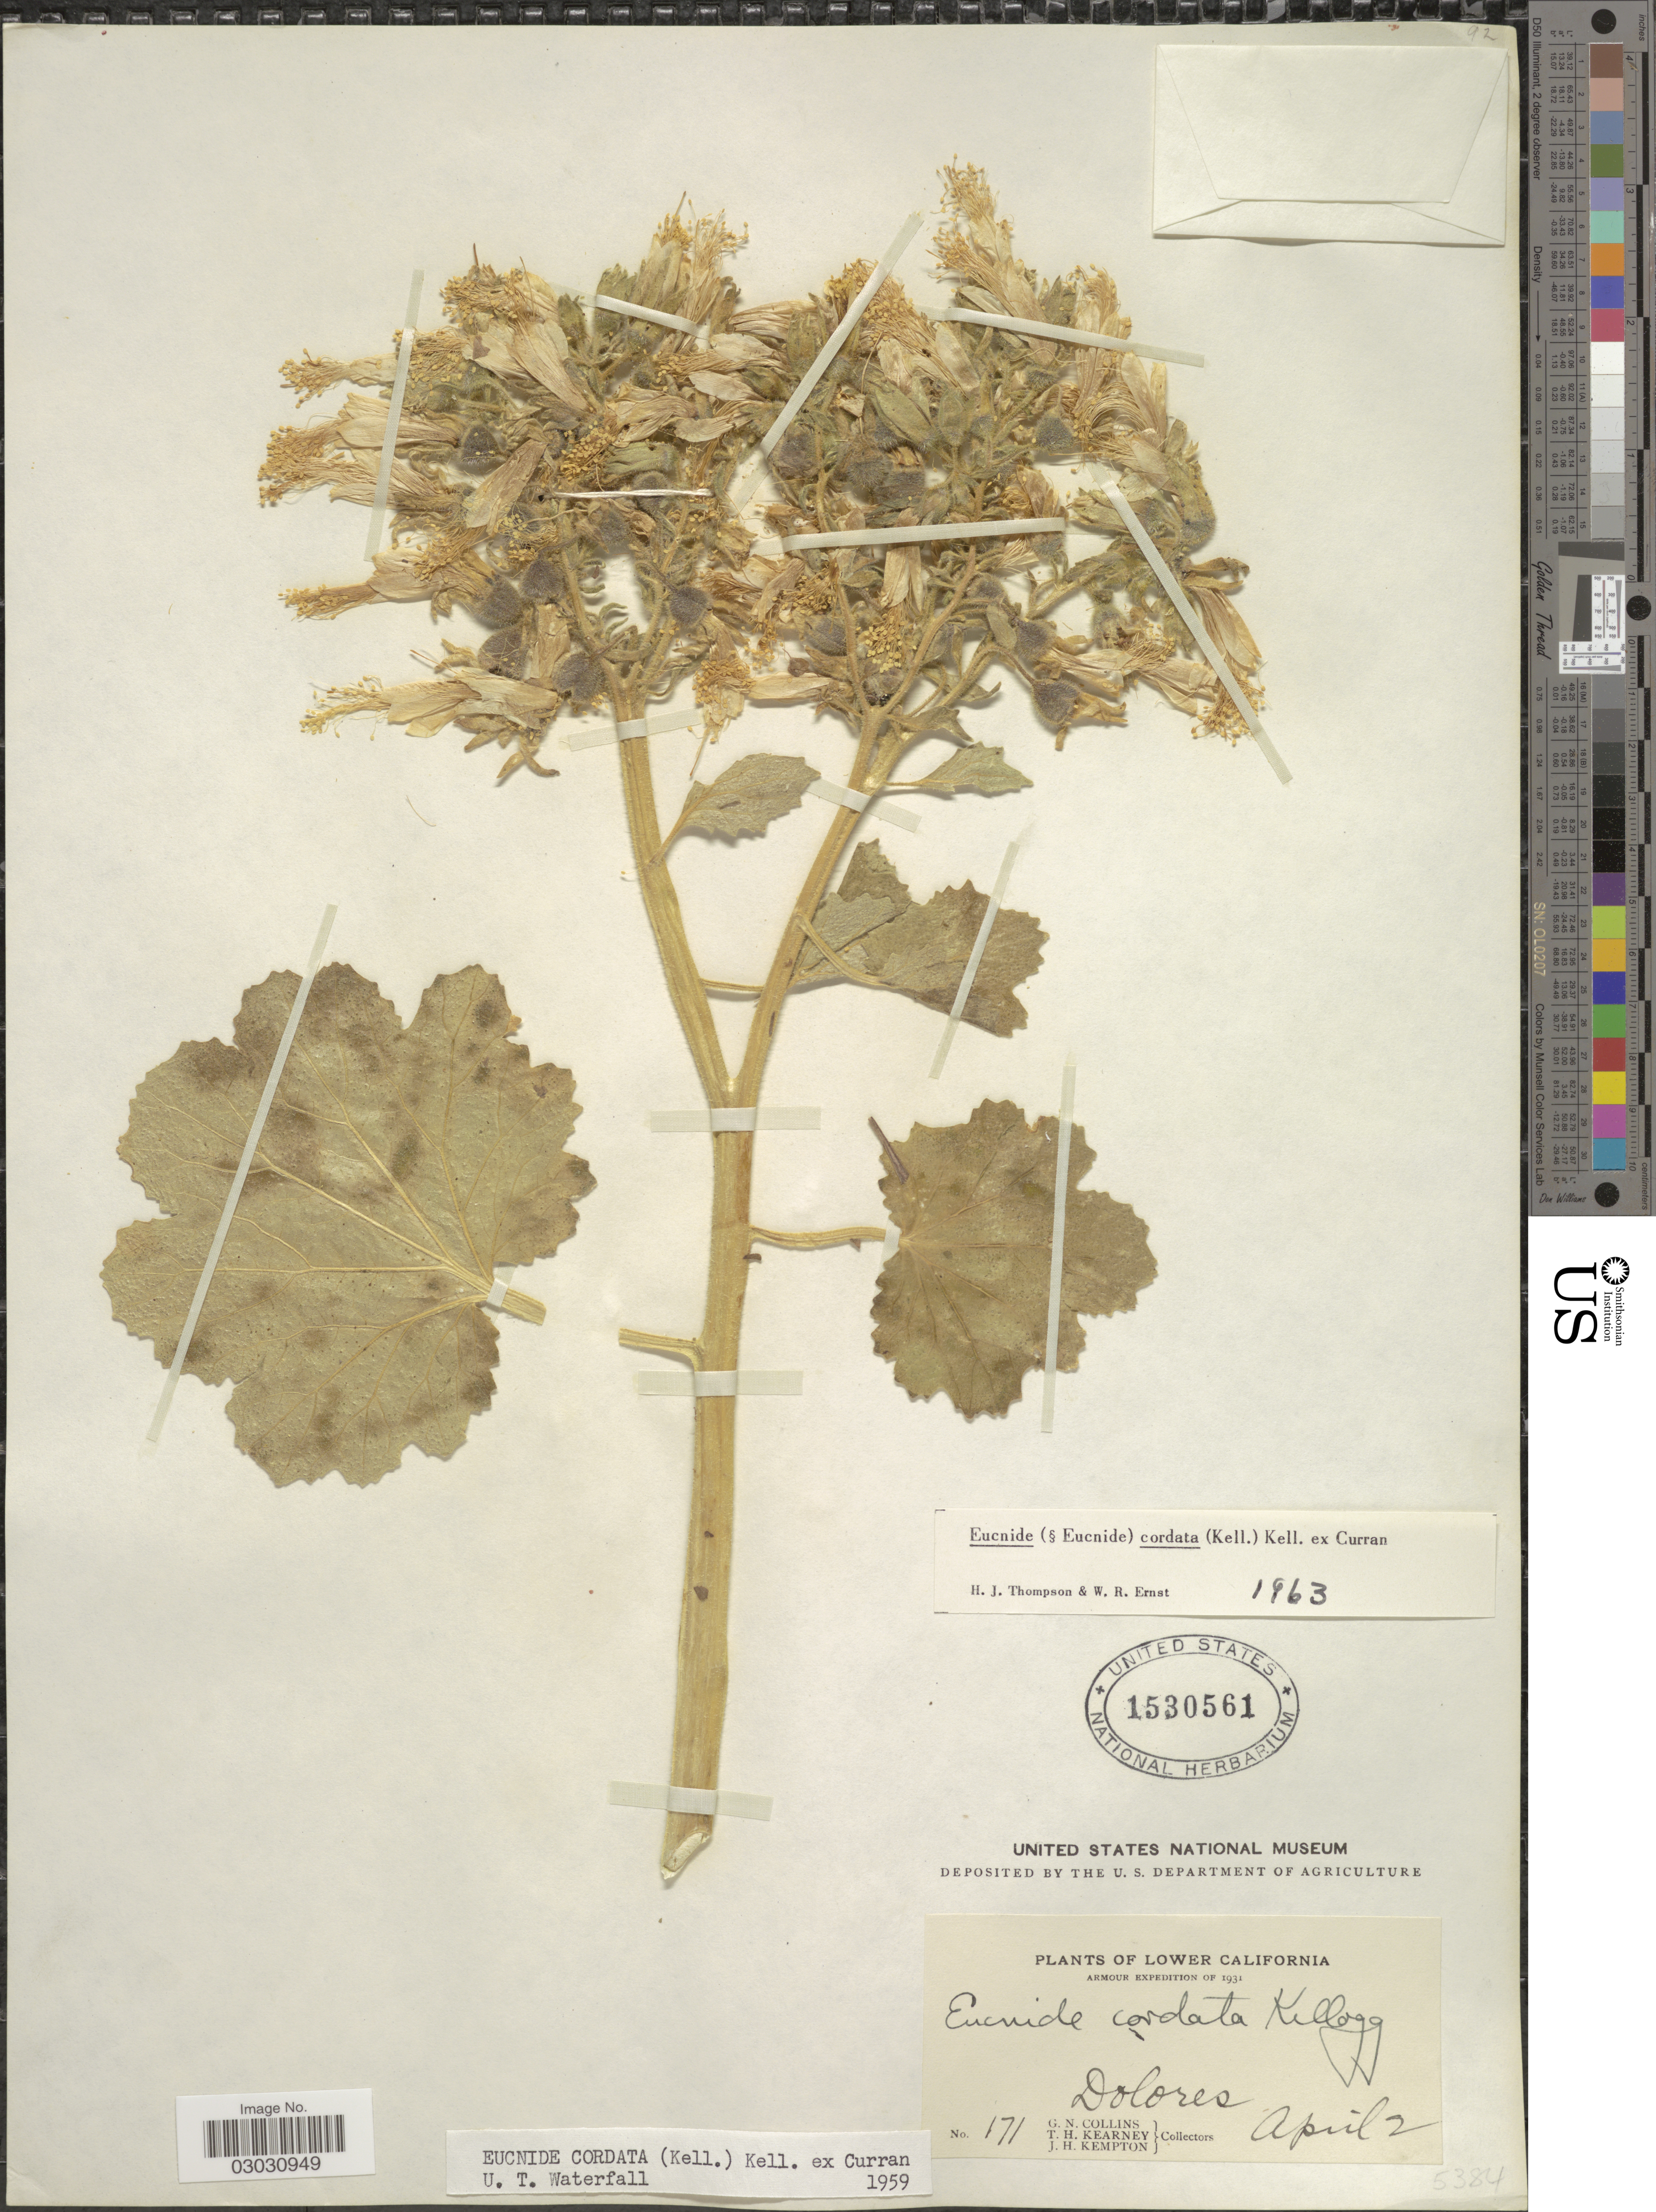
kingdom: Plantae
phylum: Tracheophyta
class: Magnoliopsida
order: Cornales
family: Loasaceae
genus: Eucnide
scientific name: Eucnide cordata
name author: (Kell.) Kellogg ex Curran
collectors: G. Collins, T. H. Kearney & J. H. Kempton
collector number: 171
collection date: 1931-04-02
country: Mexico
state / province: Baja California Sur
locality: Lower California, Dolores.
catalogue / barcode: US 1530561